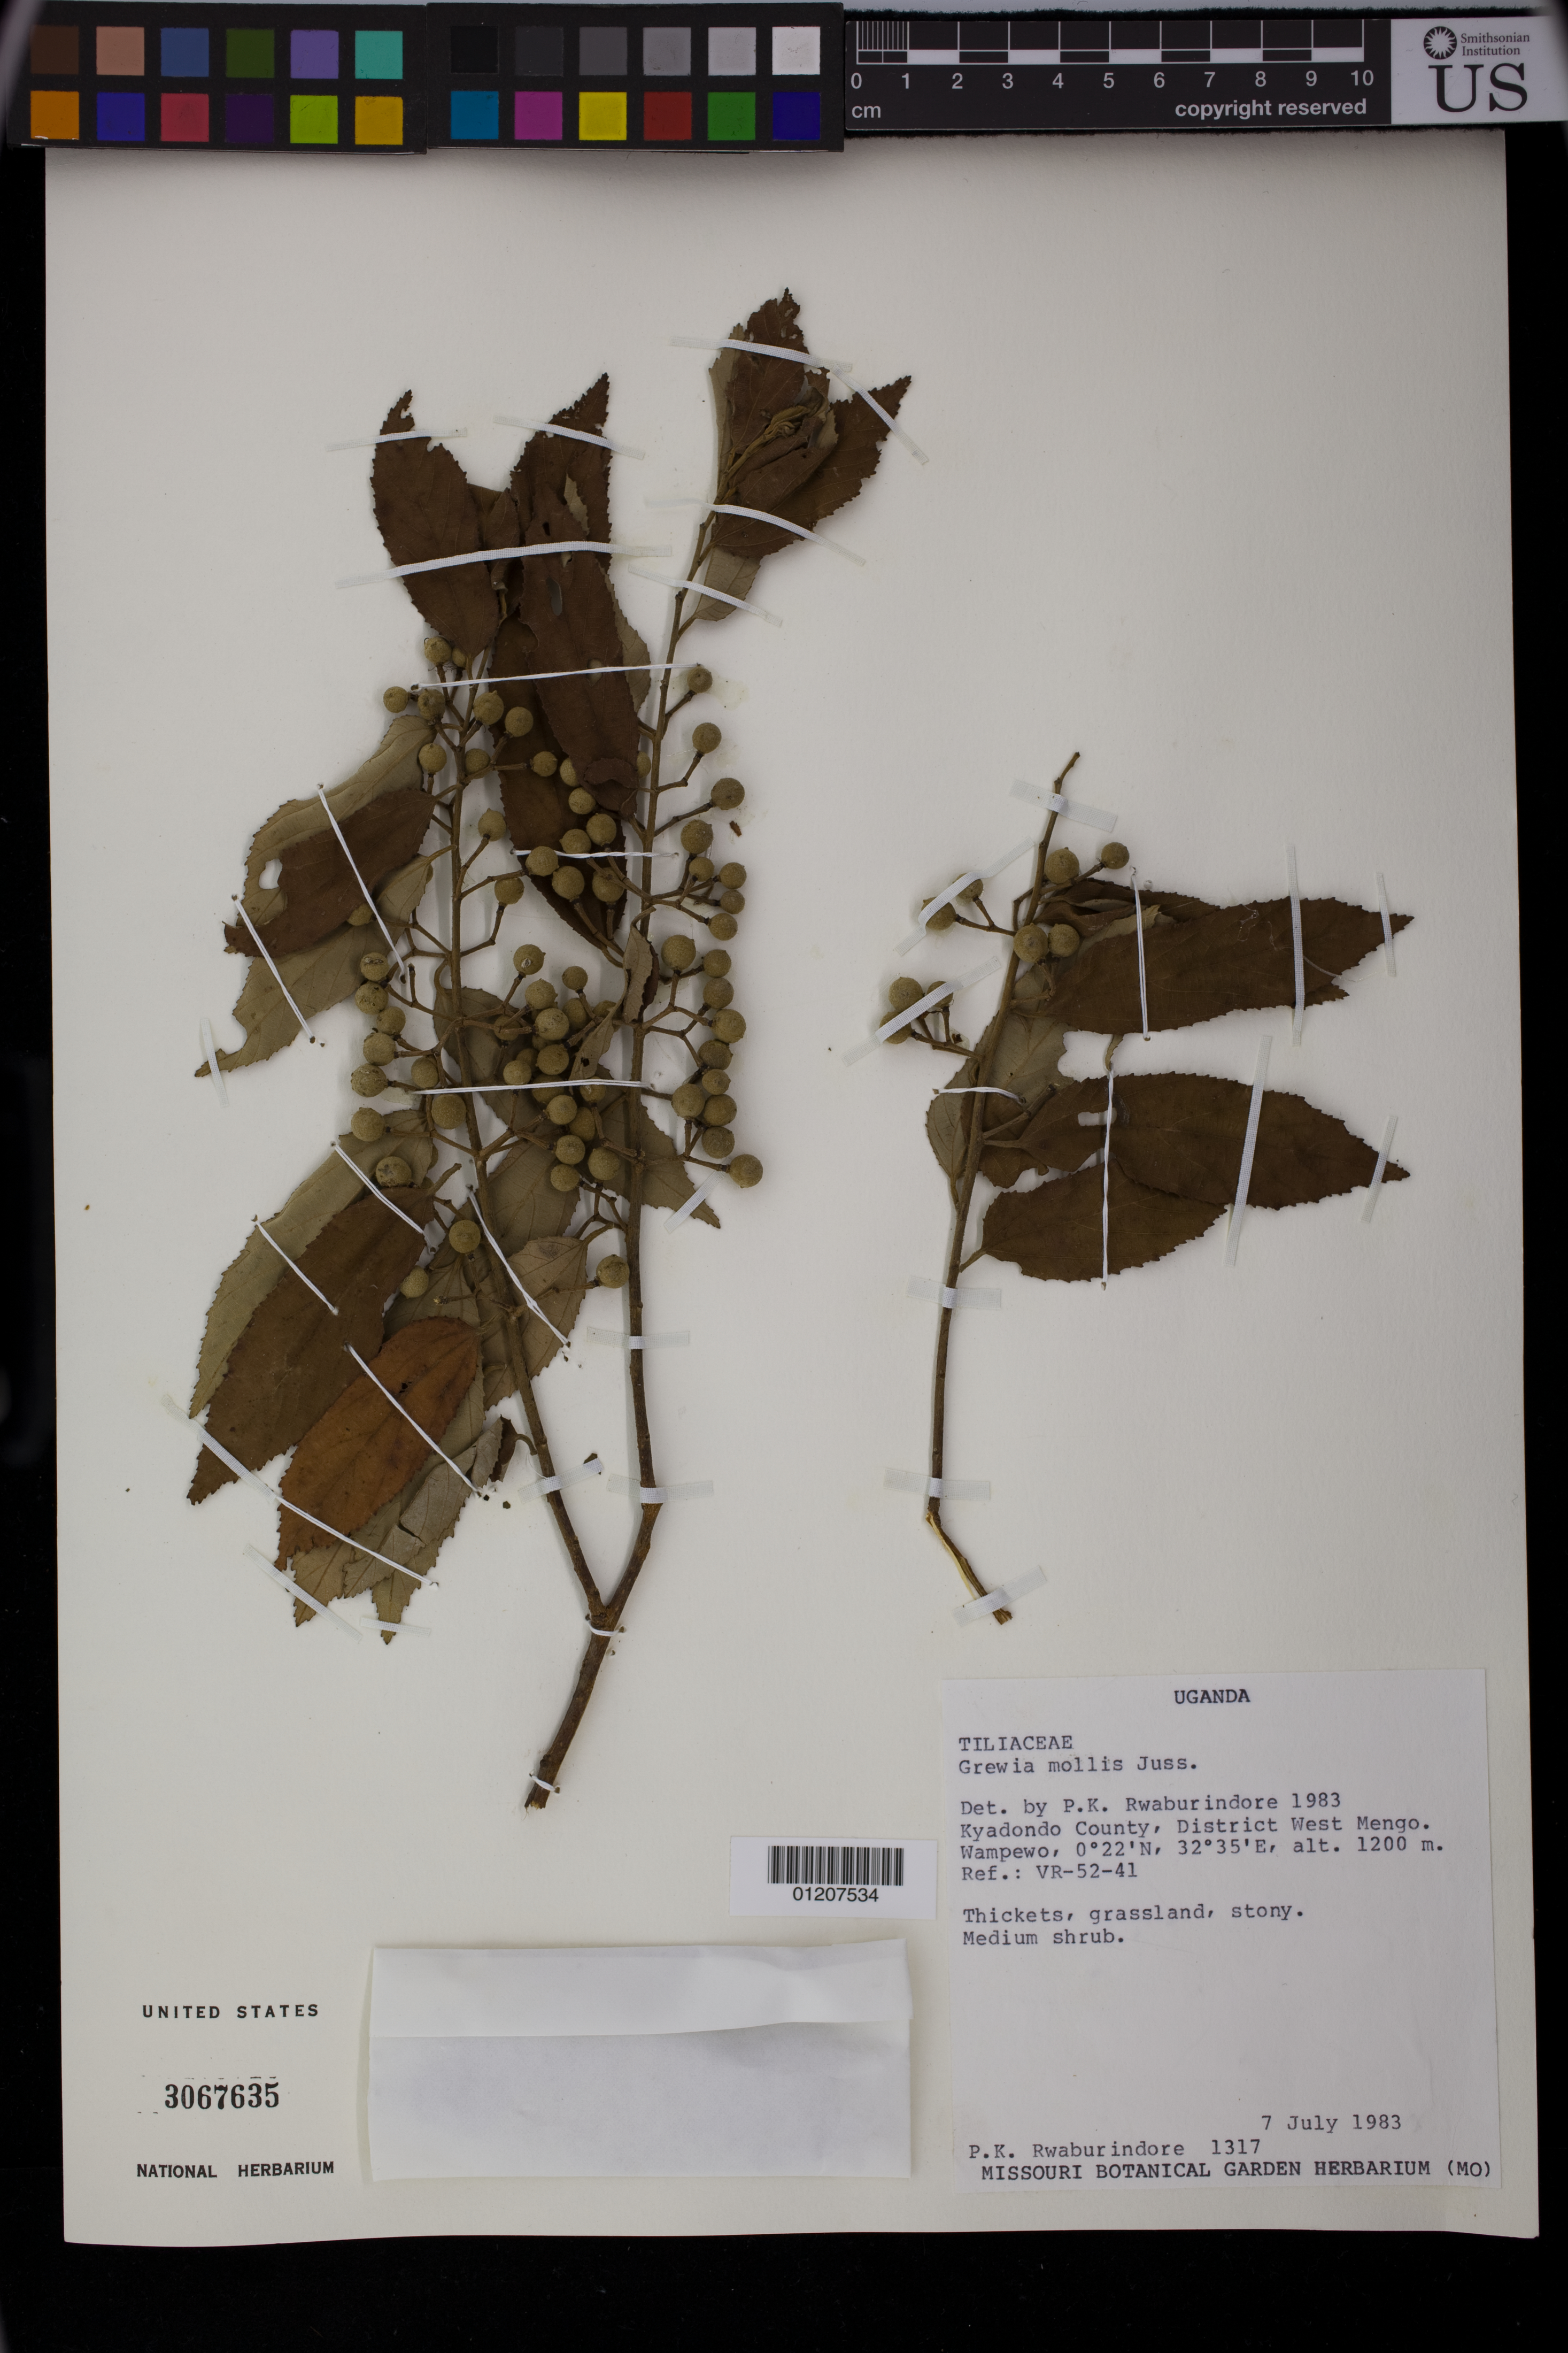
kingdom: Plantae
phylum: Tracheophyta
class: Magnoliopsida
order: Malvales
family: Malvaceae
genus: Grewia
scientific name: Grewia mollis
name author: Juss.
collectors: P. Rwaburindore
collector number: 1317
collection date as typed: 07 Jul 1983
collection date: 1983-07-07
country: Uganda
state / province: Central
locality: Kyadondo County, District West Mengo. Wampewo.. Ref: VR-52_41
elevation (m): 1200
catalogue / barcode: US 3067635